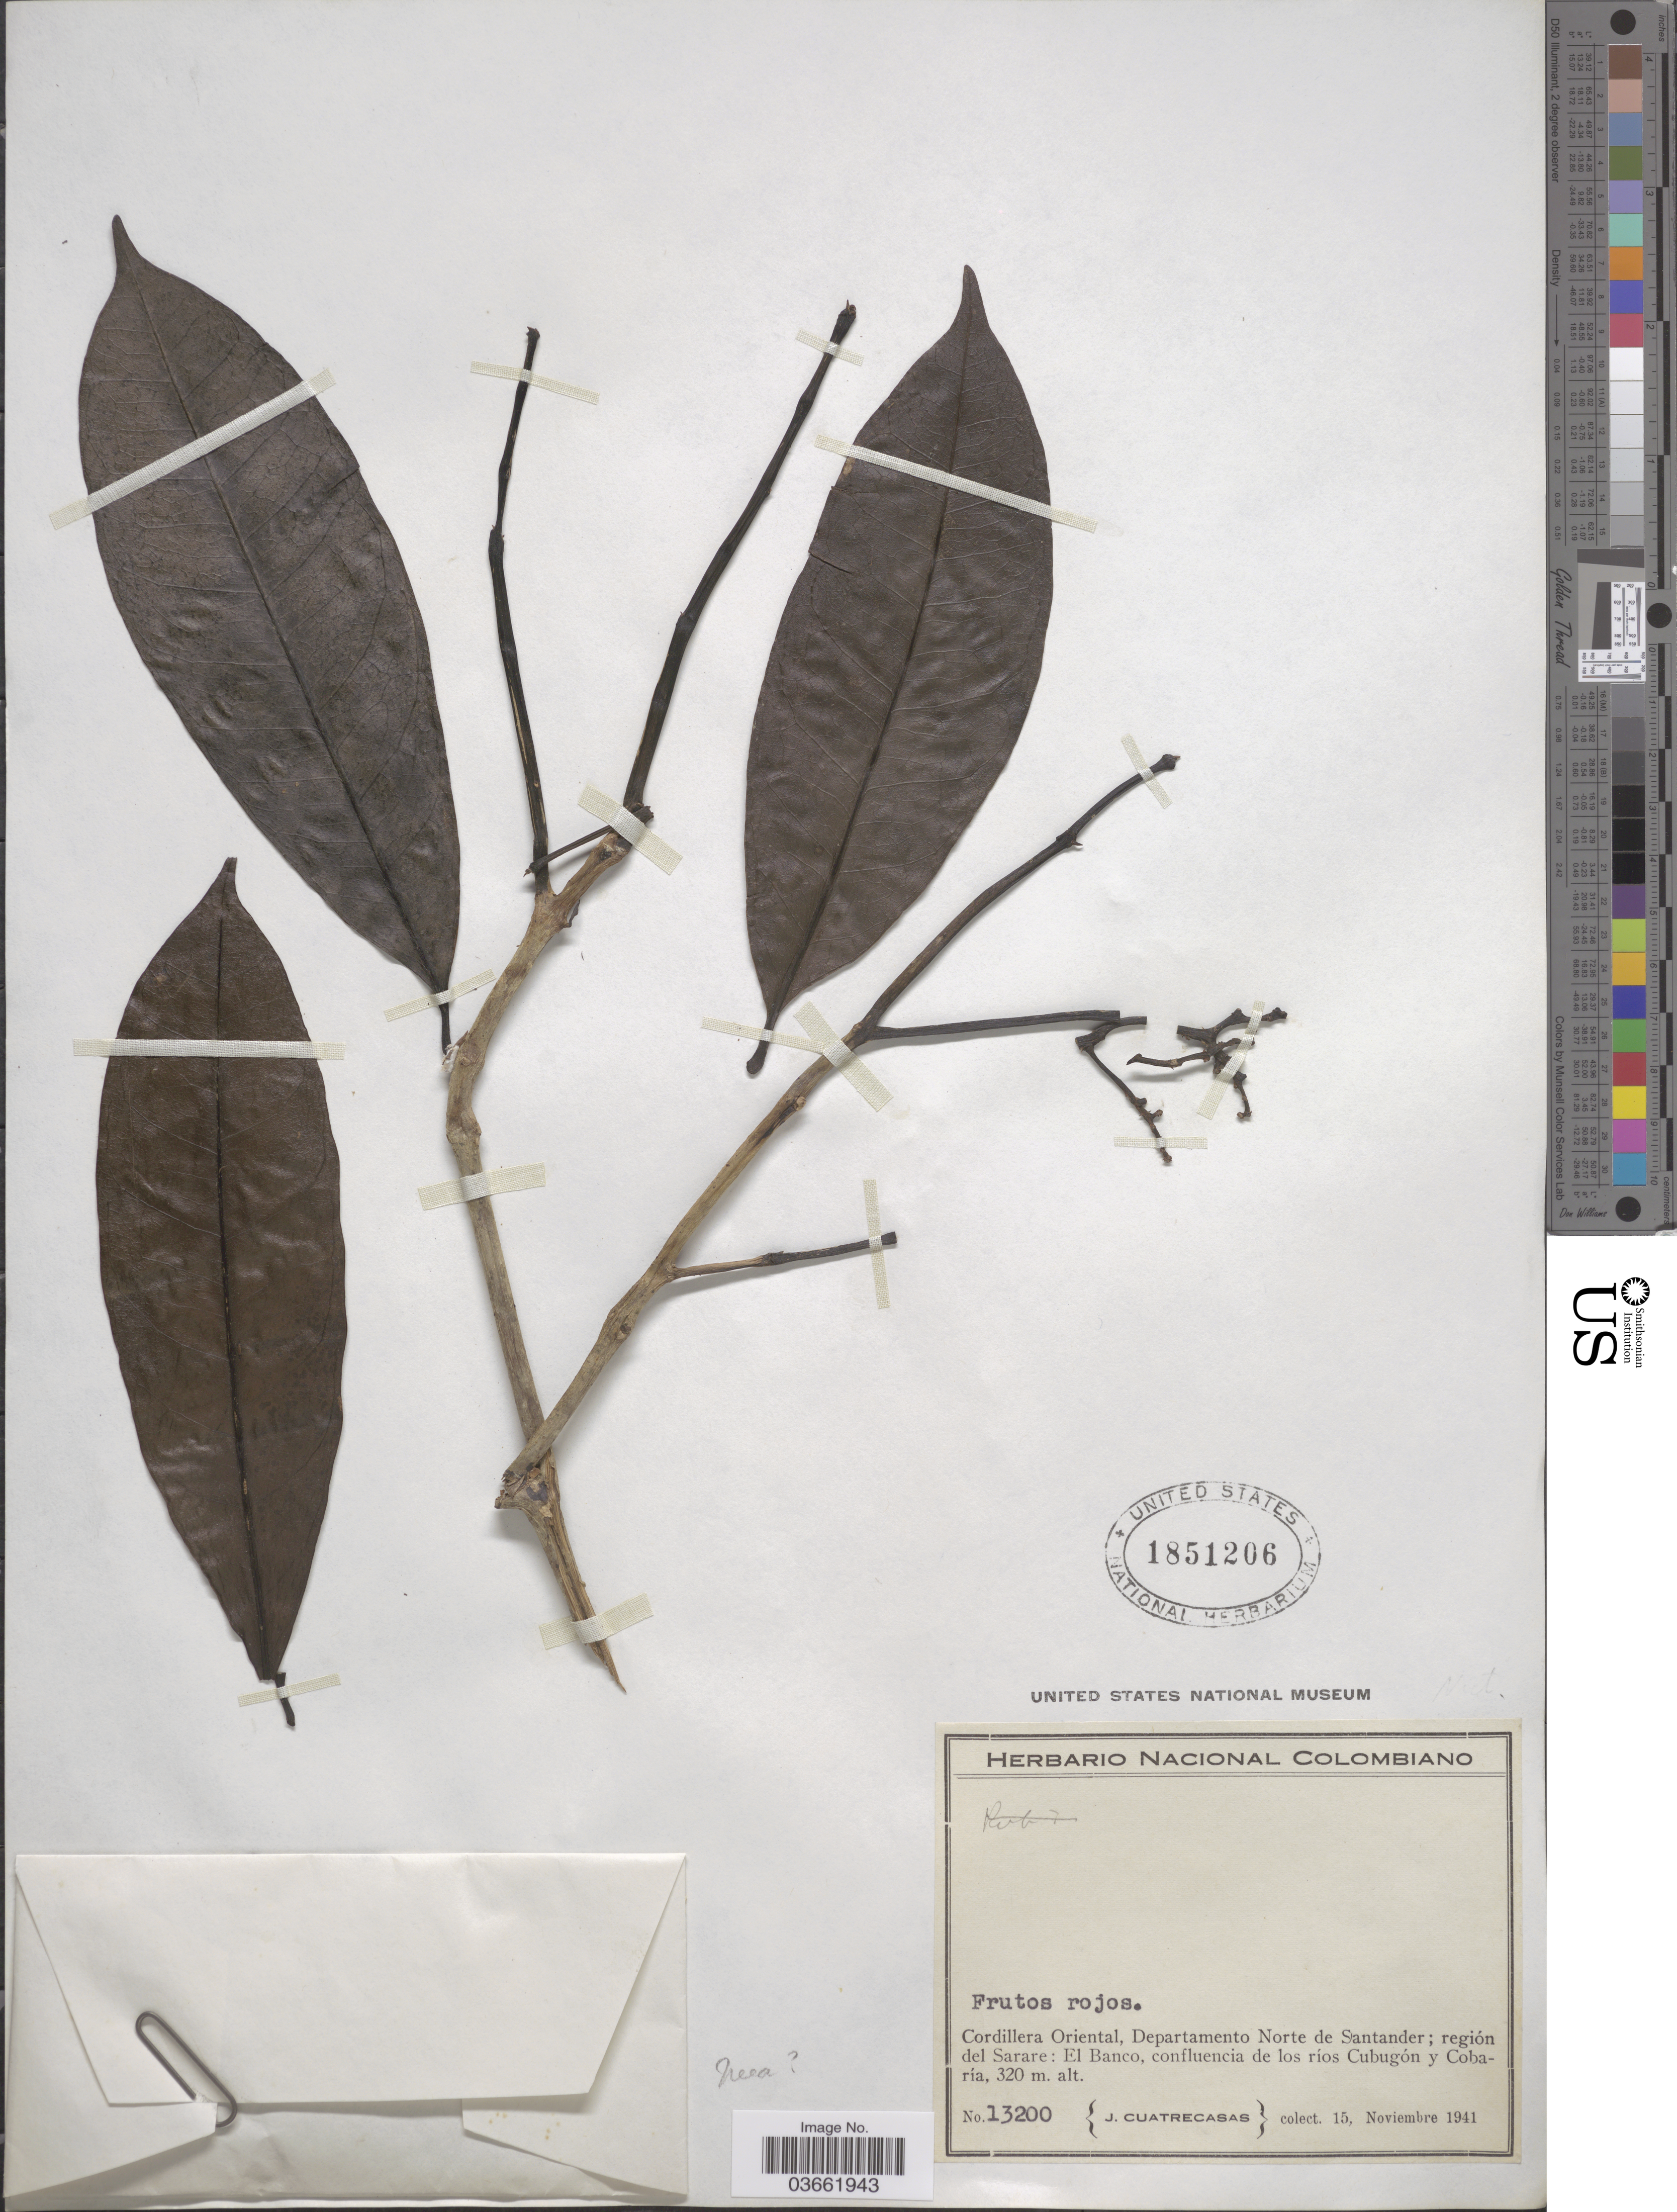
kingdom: Plantae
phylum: Tracheophyta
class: Magnoliopsida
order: Caryophyllales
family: Nyctaginaceae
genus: Neea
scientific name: Neea sp.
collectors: J. Cuatrecasas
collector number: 13200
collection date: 1941-11-15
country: Colombia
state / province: Santander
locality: Cordillera Oriental, Departamento Norte de Santander; región del Sarare: El Banco, confluencia de los ríos Cubugón y Cobaría.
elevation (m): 320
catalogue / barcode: US 1851206